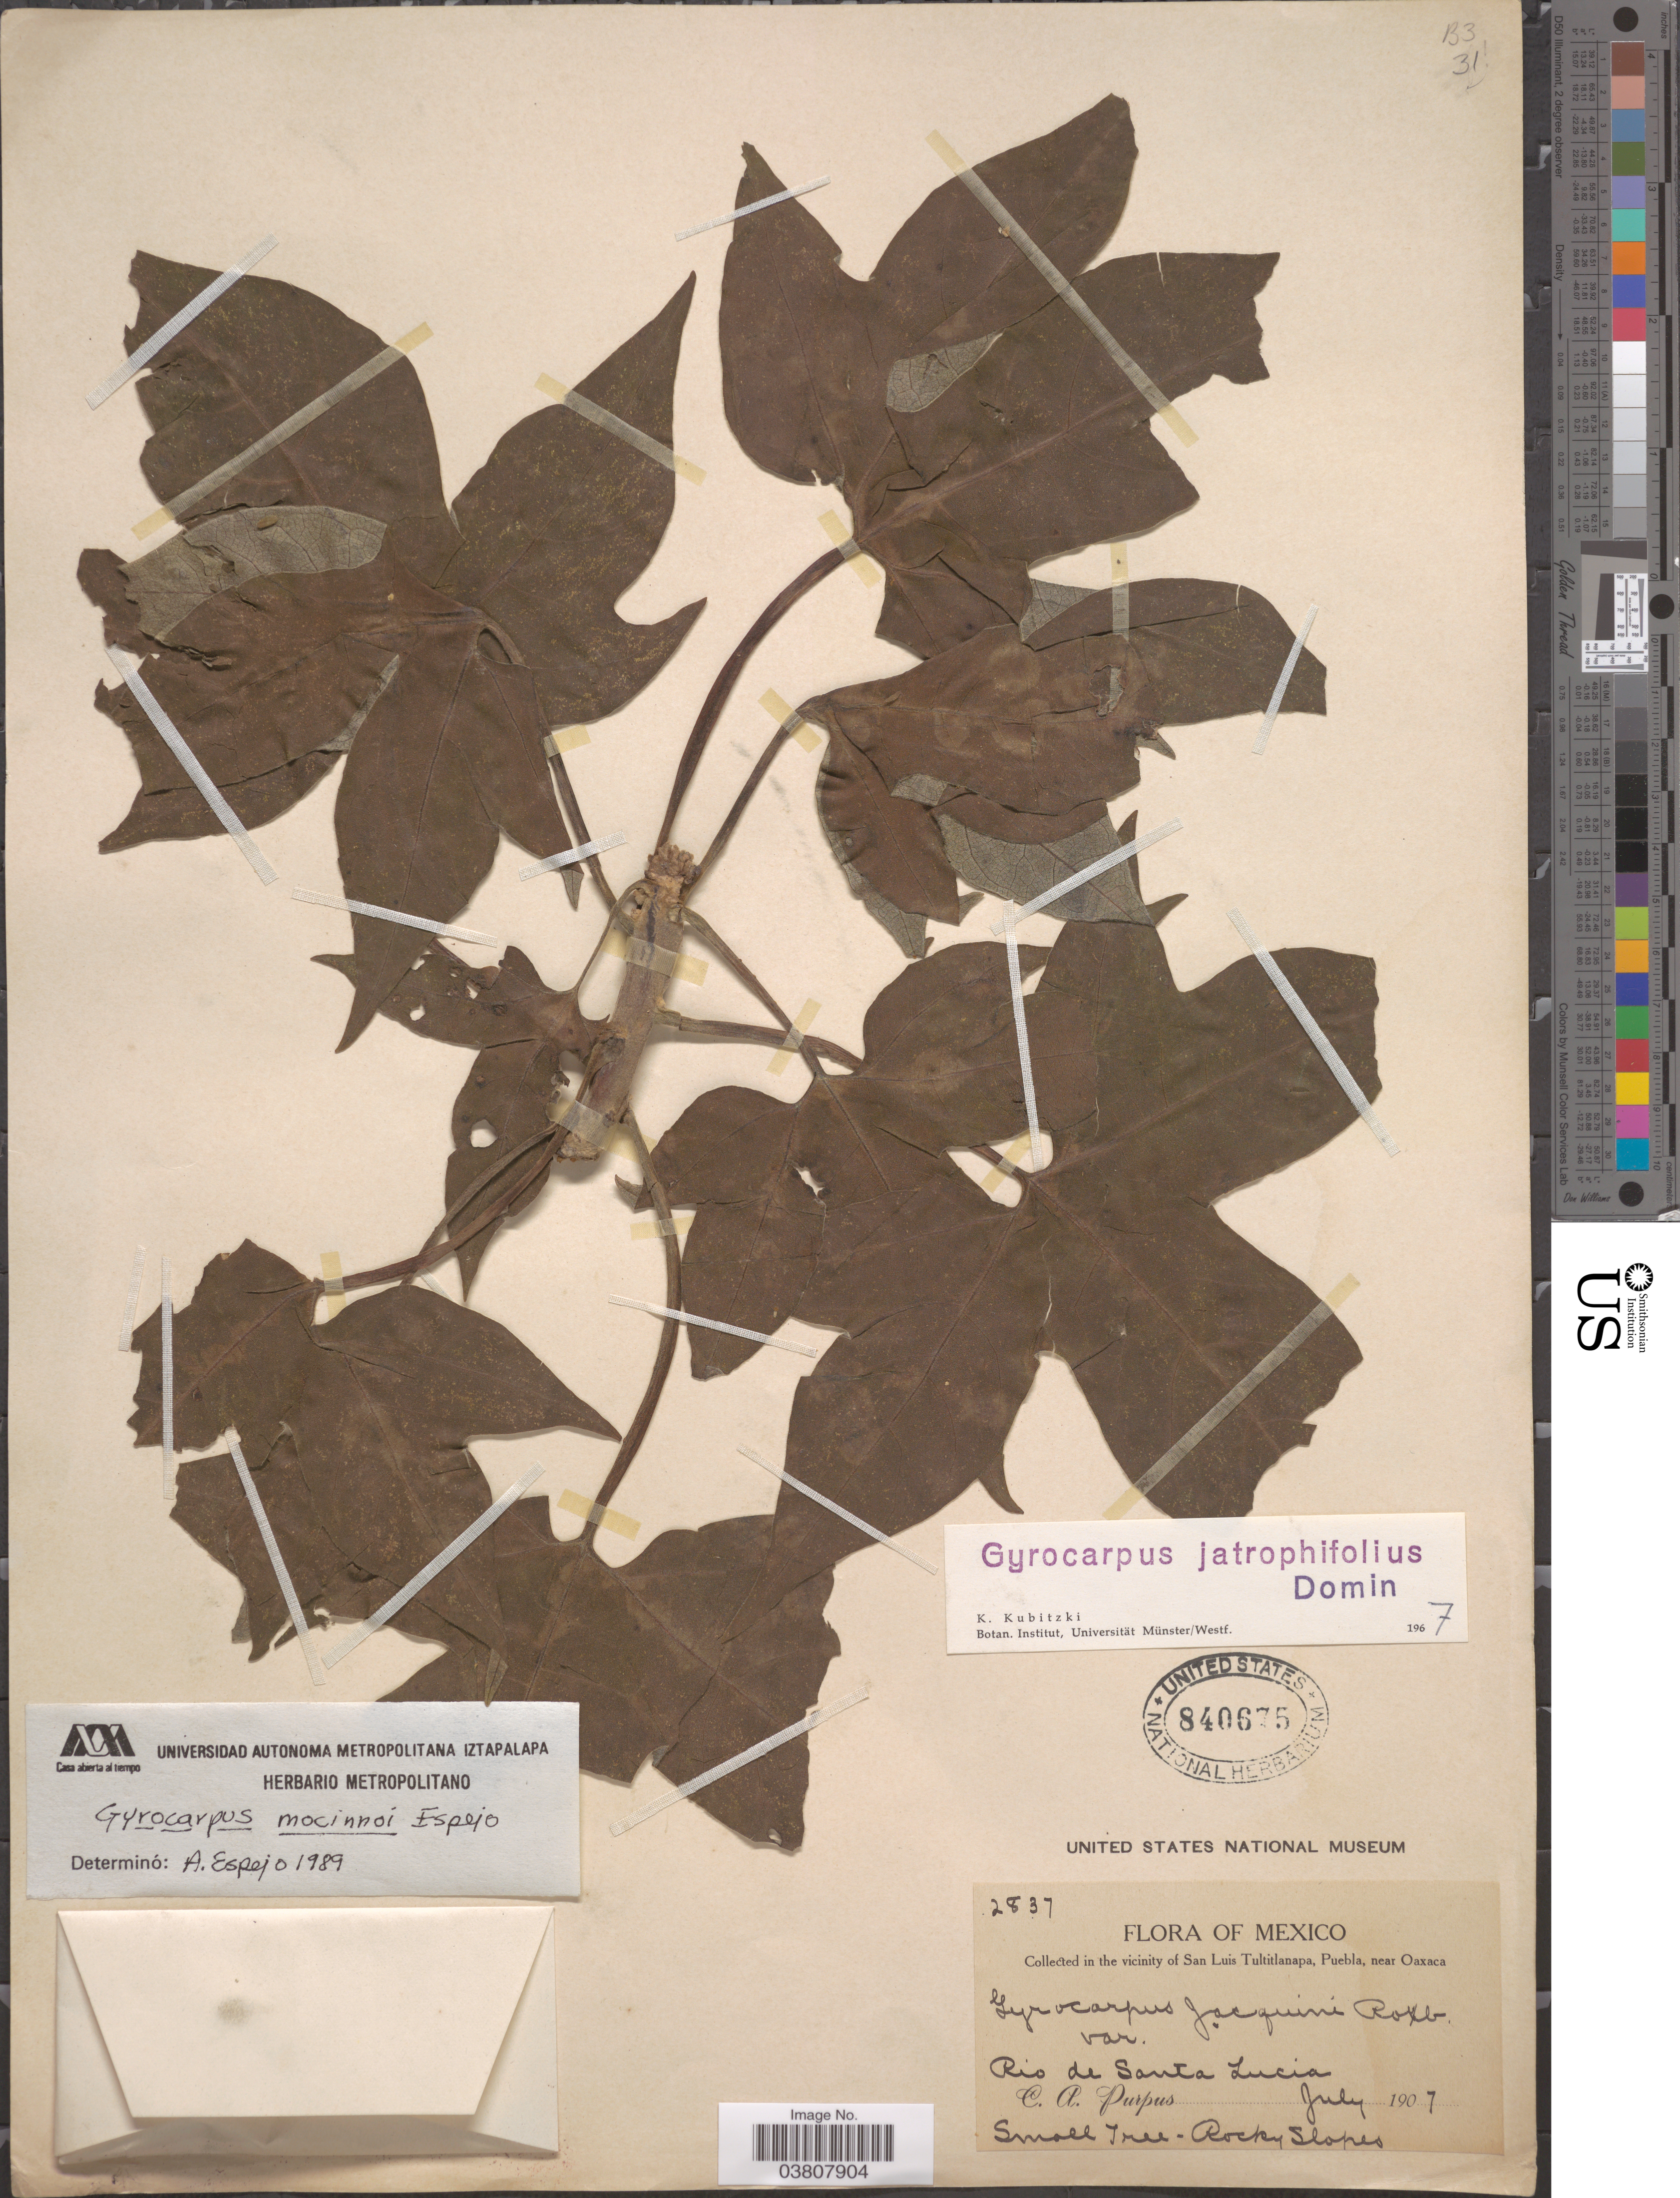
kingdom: Plantae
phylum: Tracheophyta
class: Magnoliopsida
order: Laurales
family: Hernandiaceae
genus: Gyrocarpus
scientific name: Gyrocarpus mocinoi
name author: Espejo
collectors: C. A. Purpus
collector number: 2837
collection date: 1907-07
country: Mexico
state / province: Puebla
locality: In the vicinity of San Luis Tultitlanapa, Puebla, near Oaxaca. Rio de Santa Lucia.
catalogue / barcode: US 840675